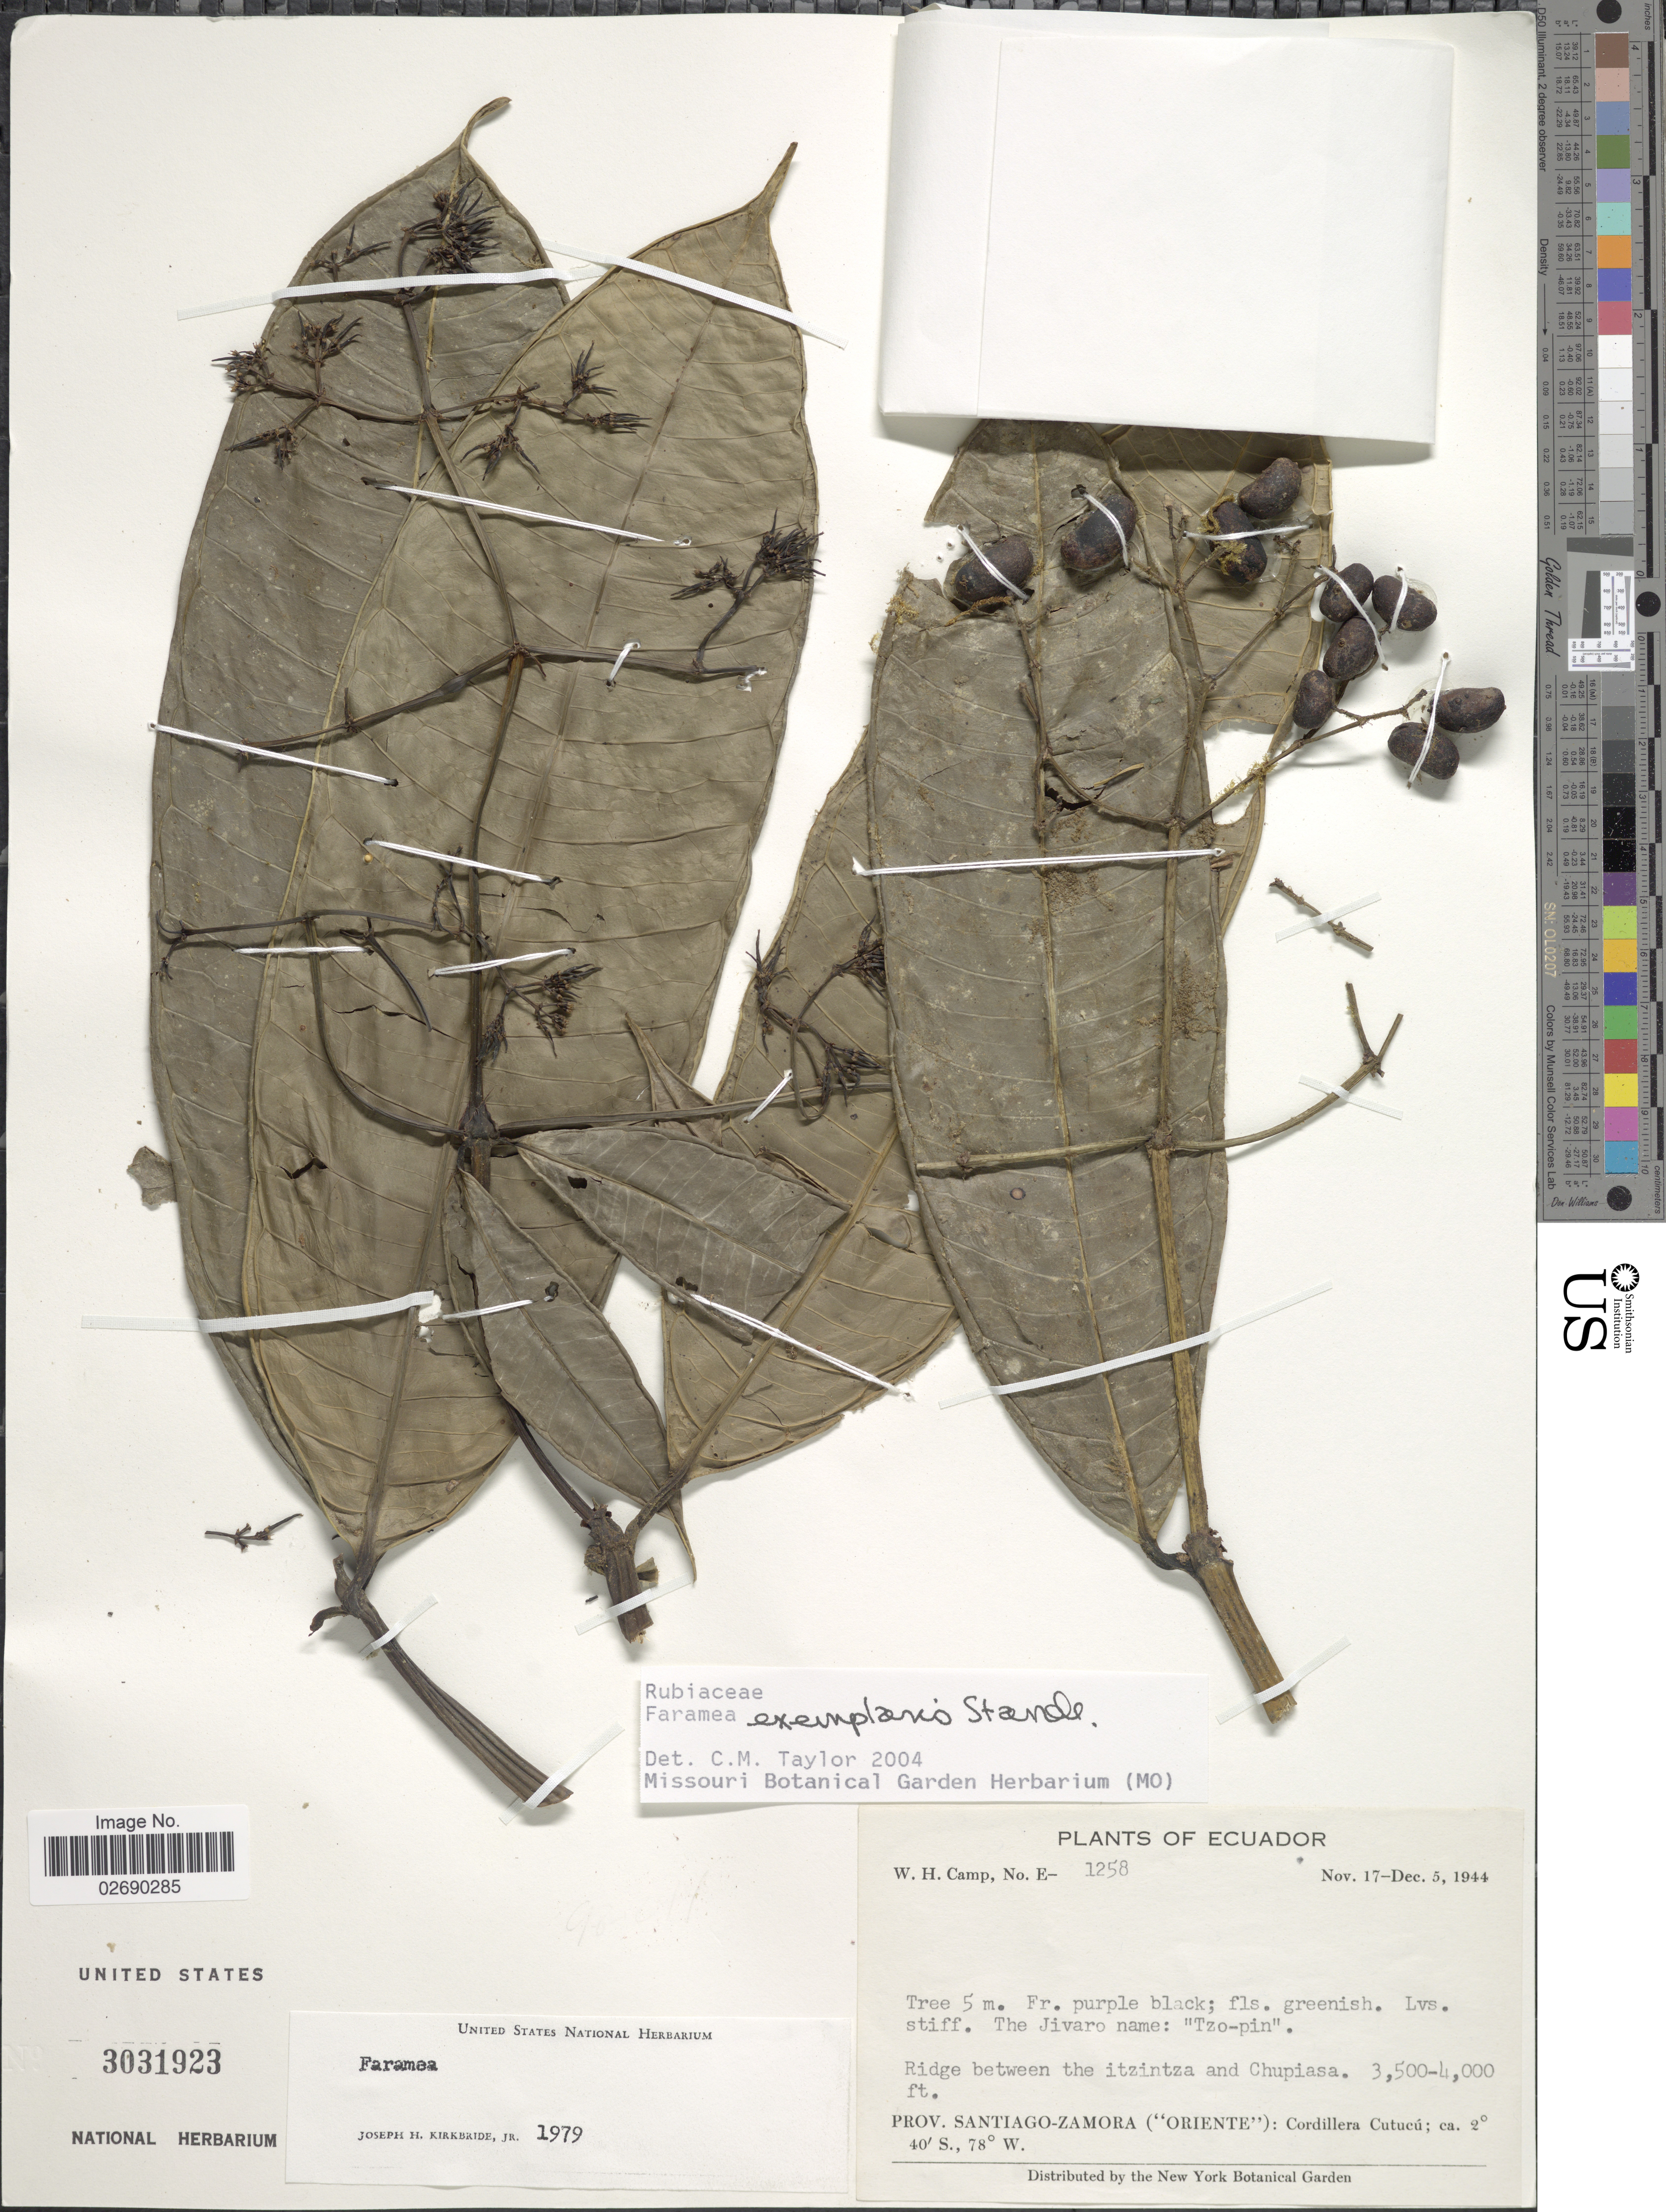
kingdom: Plantae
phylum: Tracheophyta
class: Magnoliopsida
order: Gentianales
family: Rubiaceae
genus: Faramea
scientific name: Faramea exemplaris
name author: Standl.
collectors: W. H. Camp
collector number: E-1258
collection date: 1944-11-17/1944-12-15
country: Ecuador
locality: Ridge between the itzintza and Chupiasa, Prov. Santiago-Zamora ('Oriente'): Cordillera Cutucú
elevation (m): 1067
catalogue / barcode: US 3031923